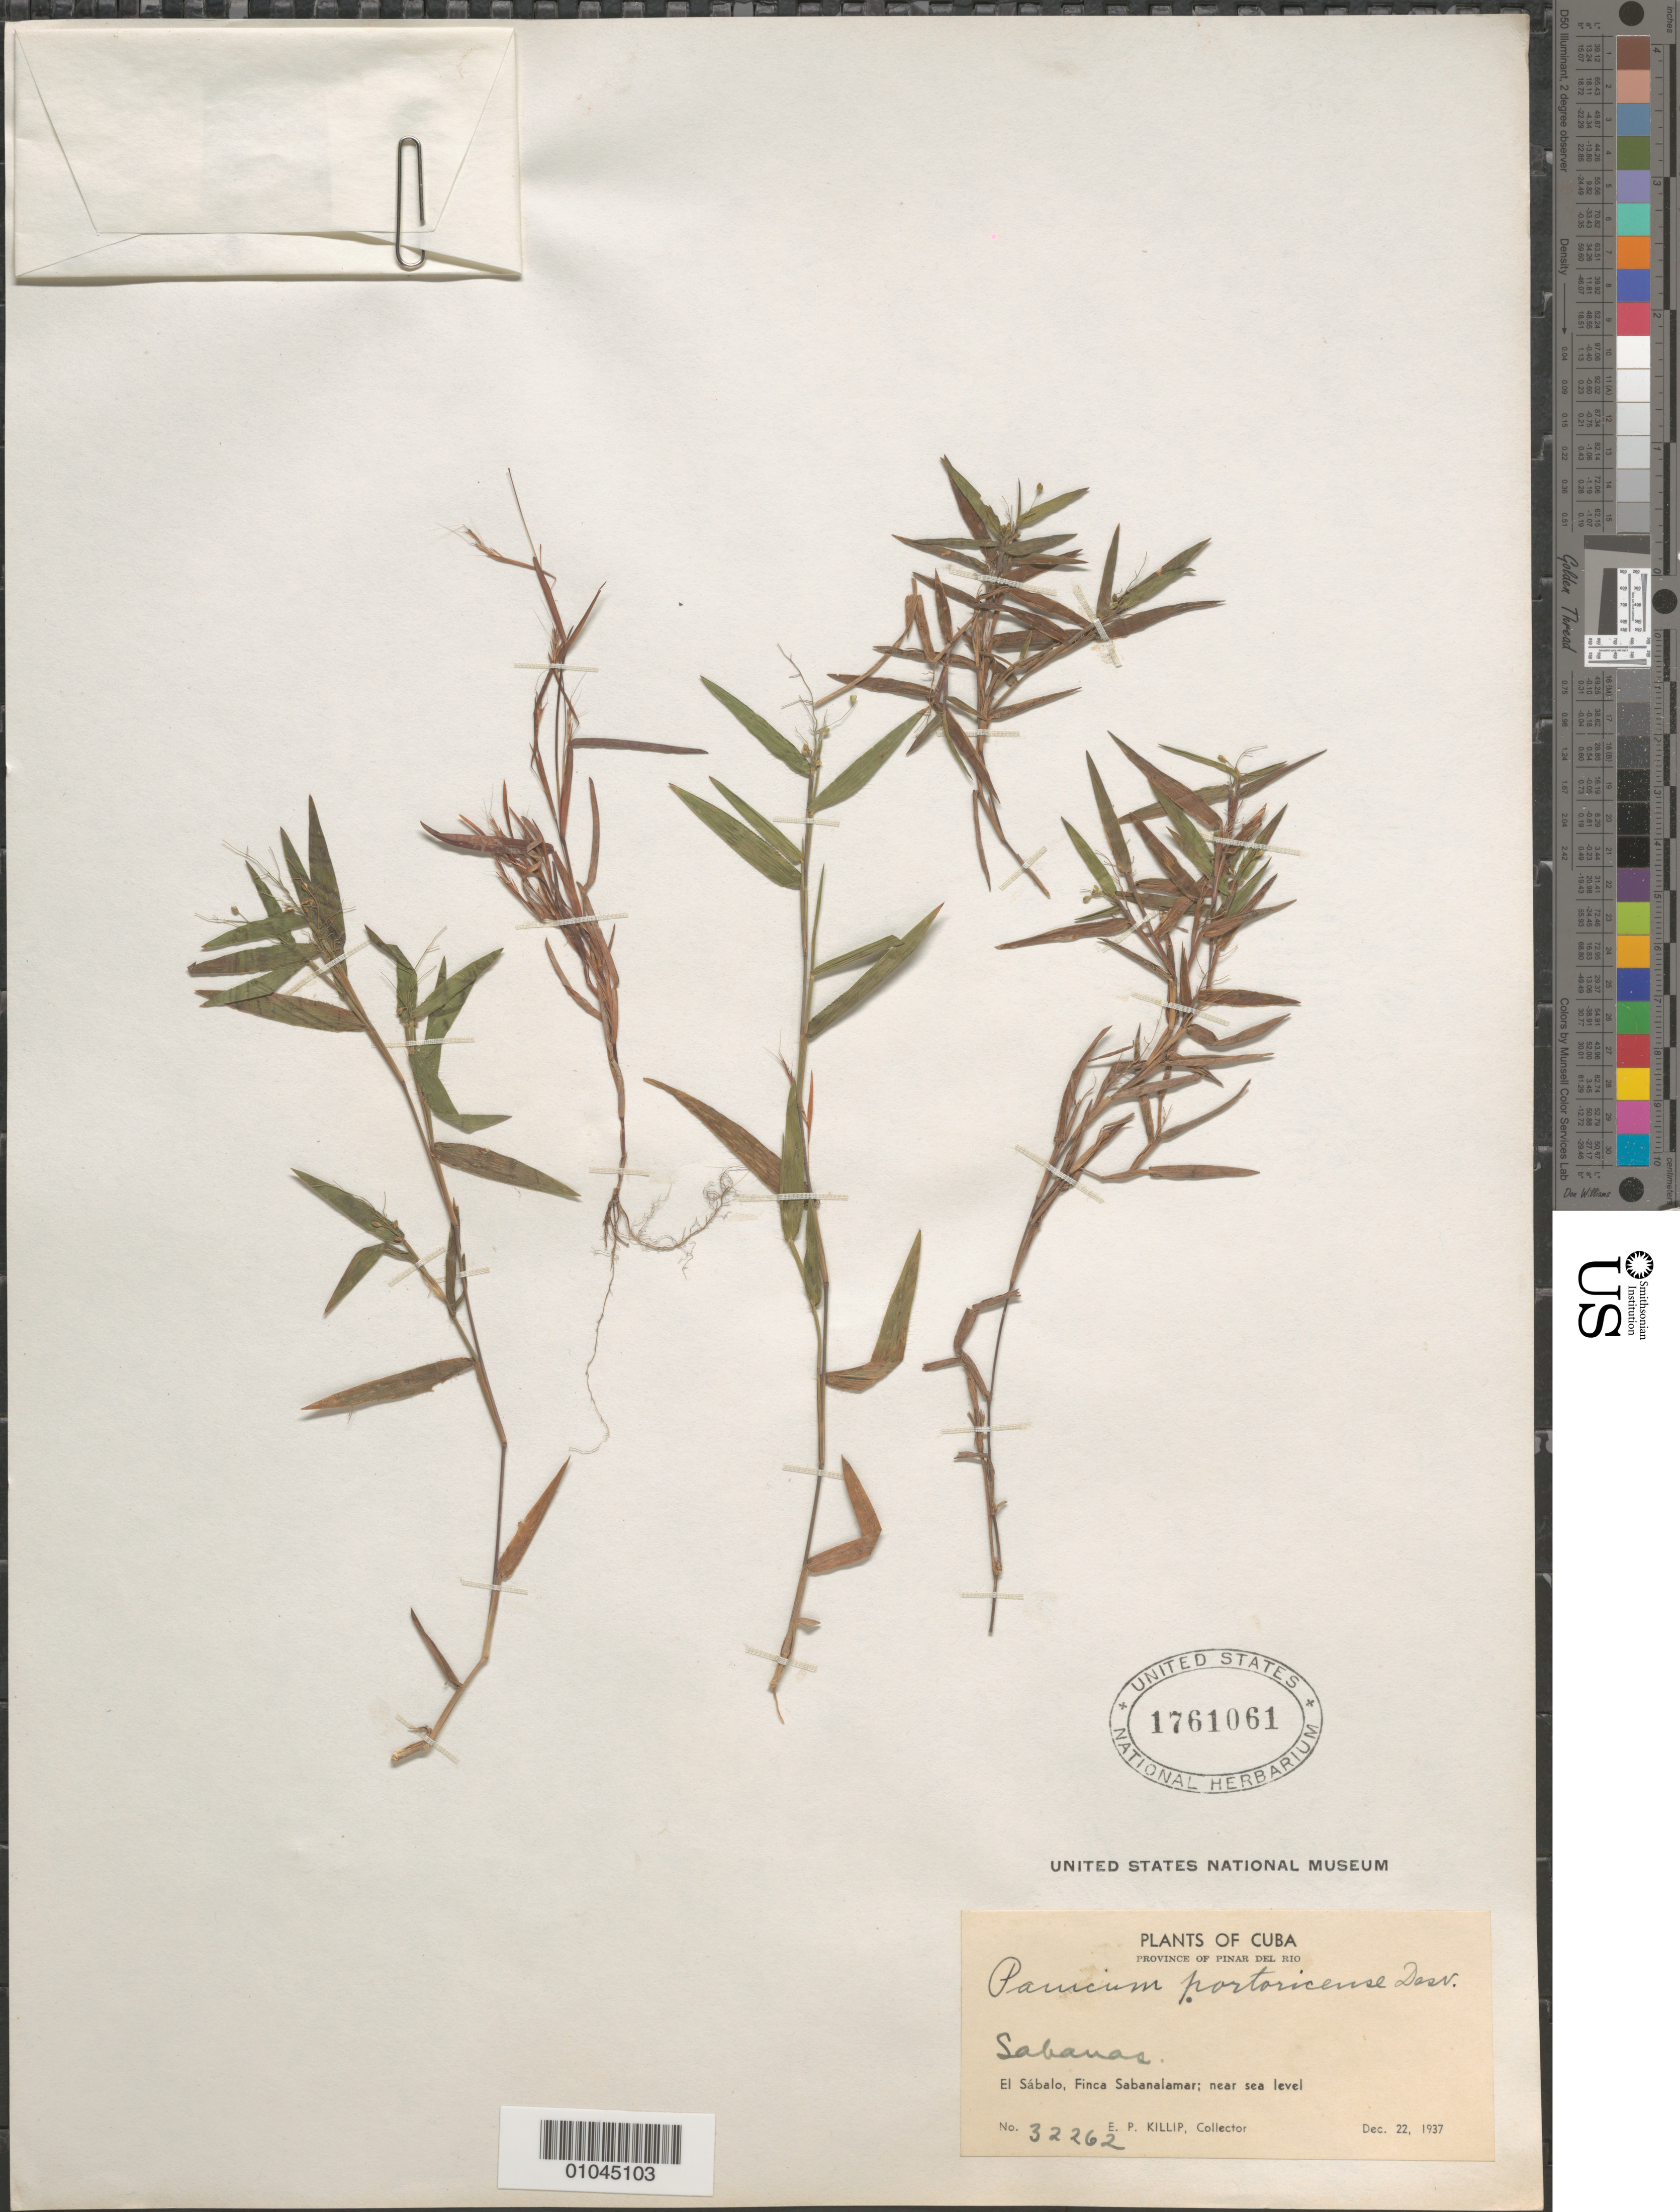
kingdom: Plantae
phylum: Tracheophyta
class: Liliopsida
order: Poales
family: Poaceae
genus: Panicum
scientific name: Panicum portoricense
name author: Desv. ex Ham.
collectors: E. P. Killip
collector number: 32262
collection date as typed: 22 Dec 1937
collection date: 1937-12-22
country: Cuba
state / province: Pinar del Rio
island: Cuba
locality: El Sabalo, Finca Sabanalamar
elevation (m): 0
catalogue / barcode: US 1761061